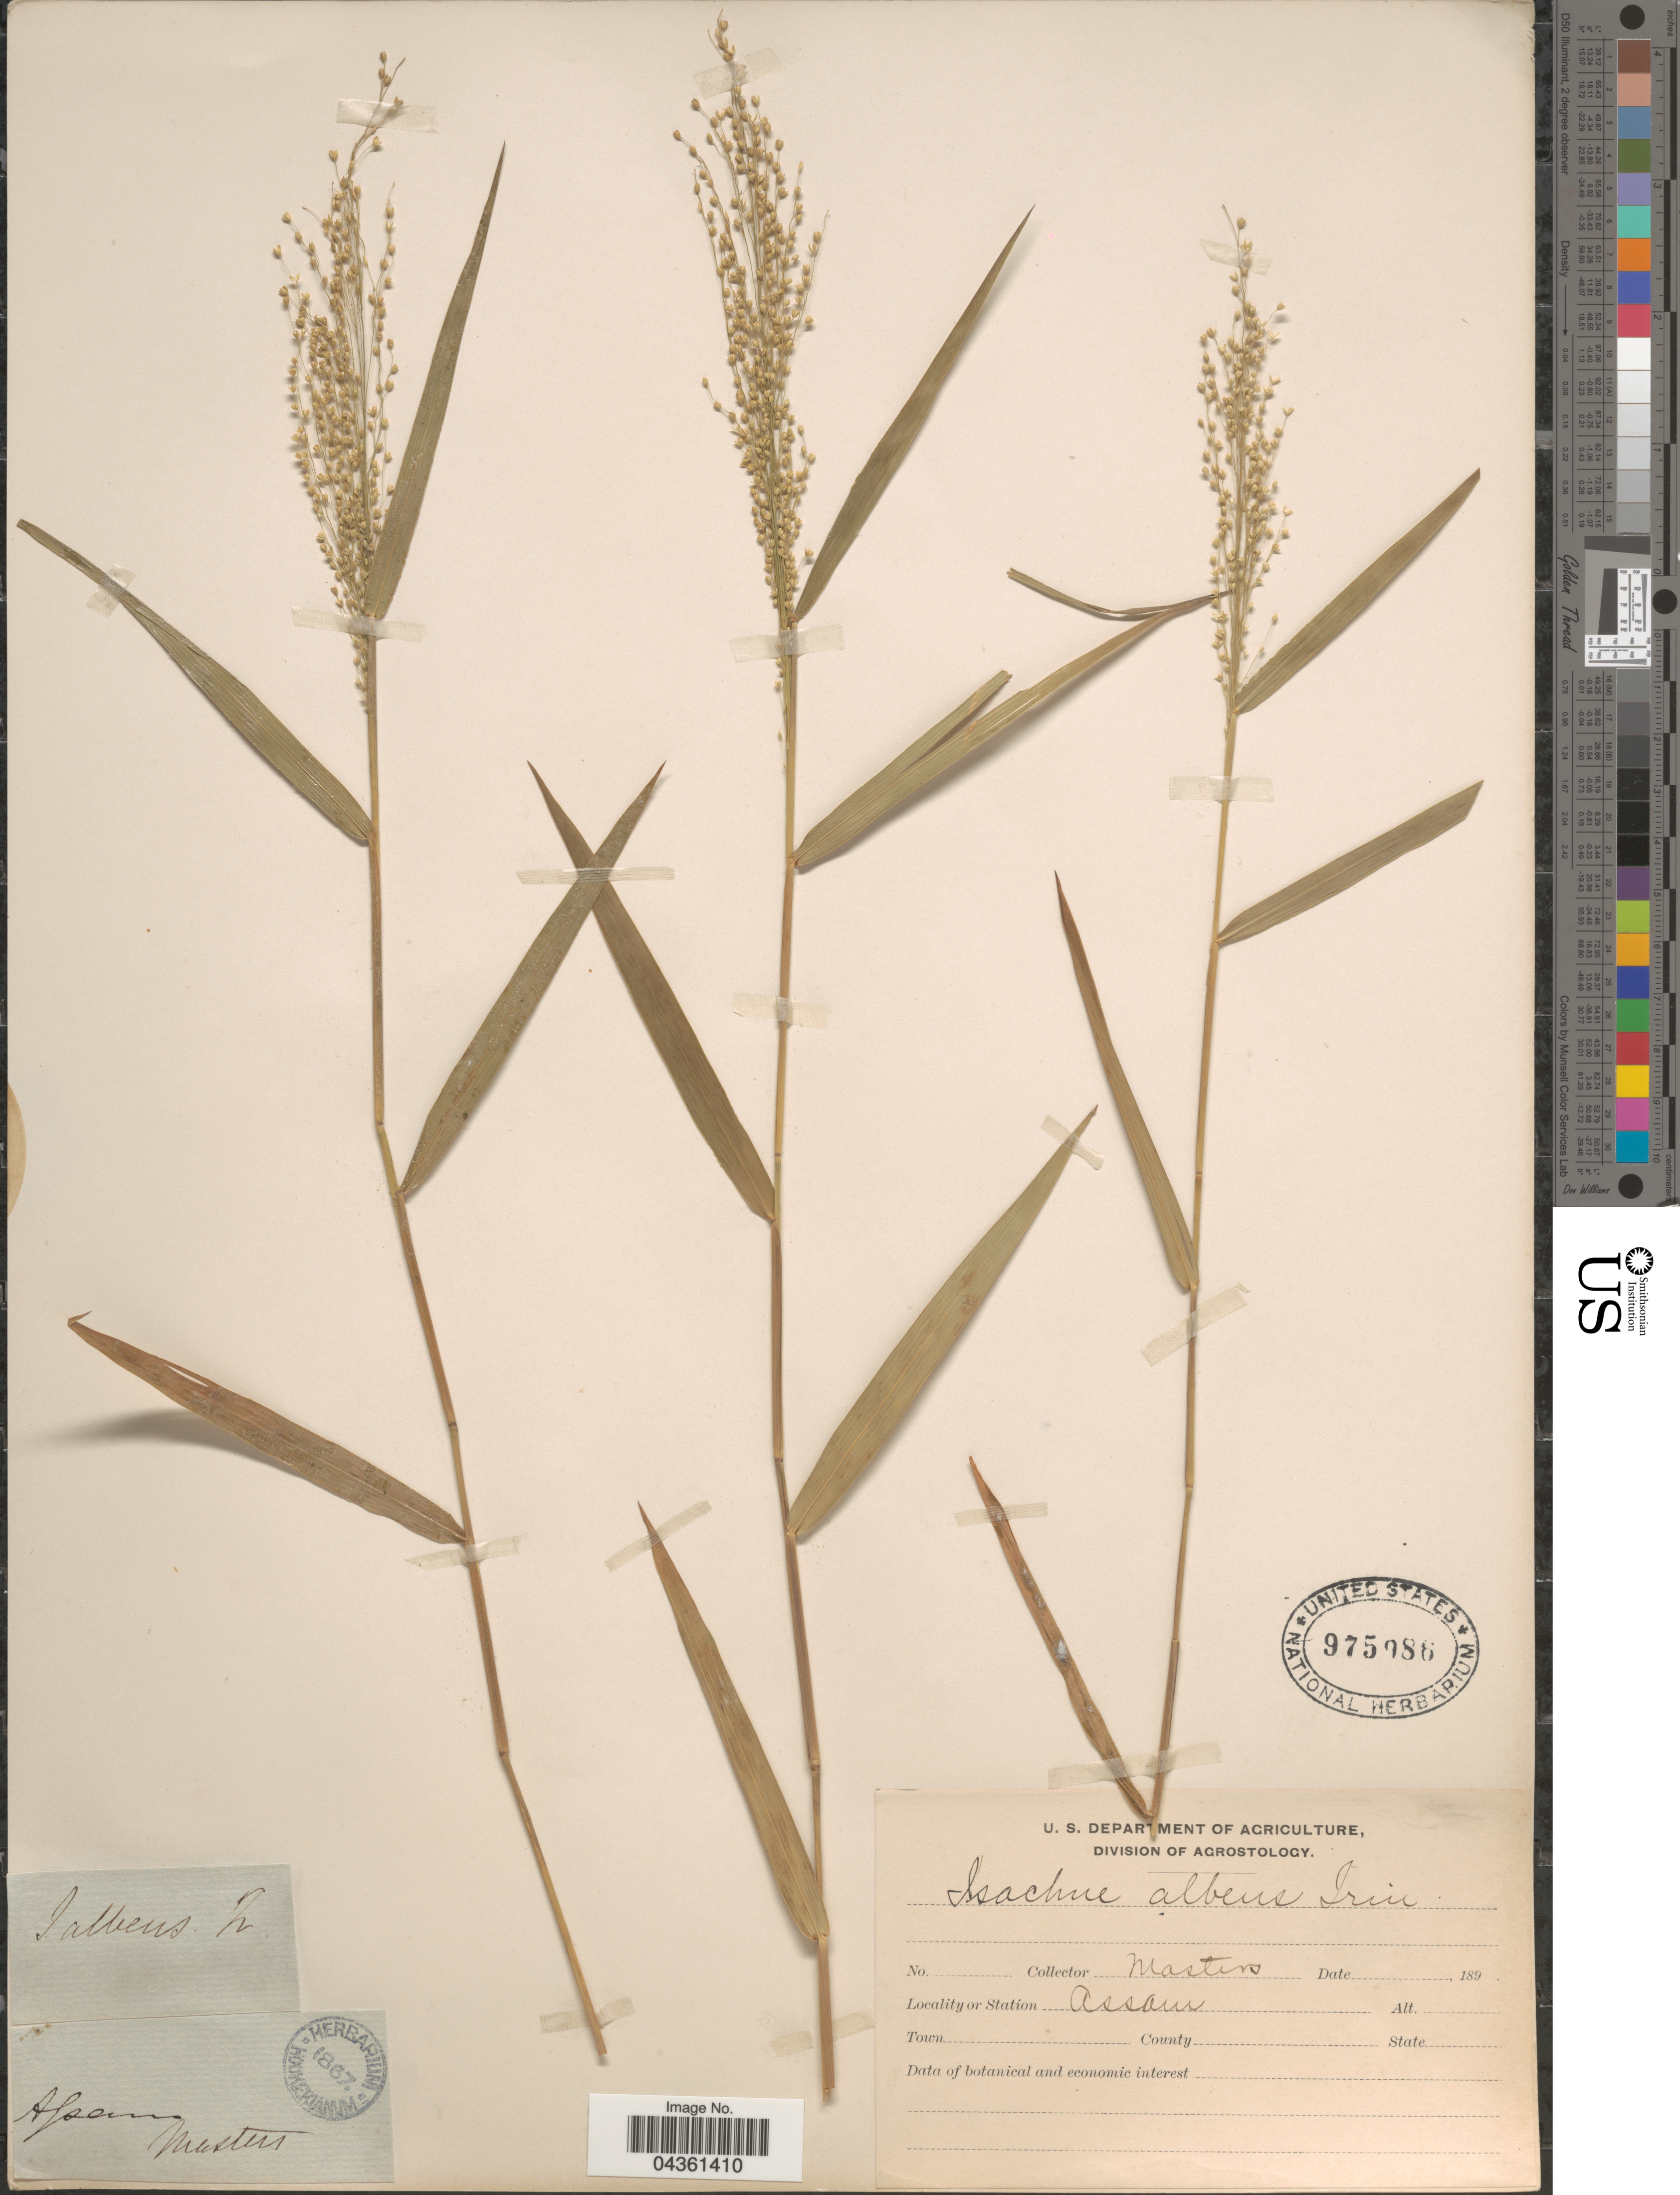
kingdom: Plantae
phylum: Tracheophyta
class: Liliopsida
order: Poales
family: Poaceae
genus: Isachne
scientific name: Isachne albens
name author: Trin.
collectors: Masters, --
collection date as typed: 189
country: India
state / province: Assam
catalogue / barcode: US 975986